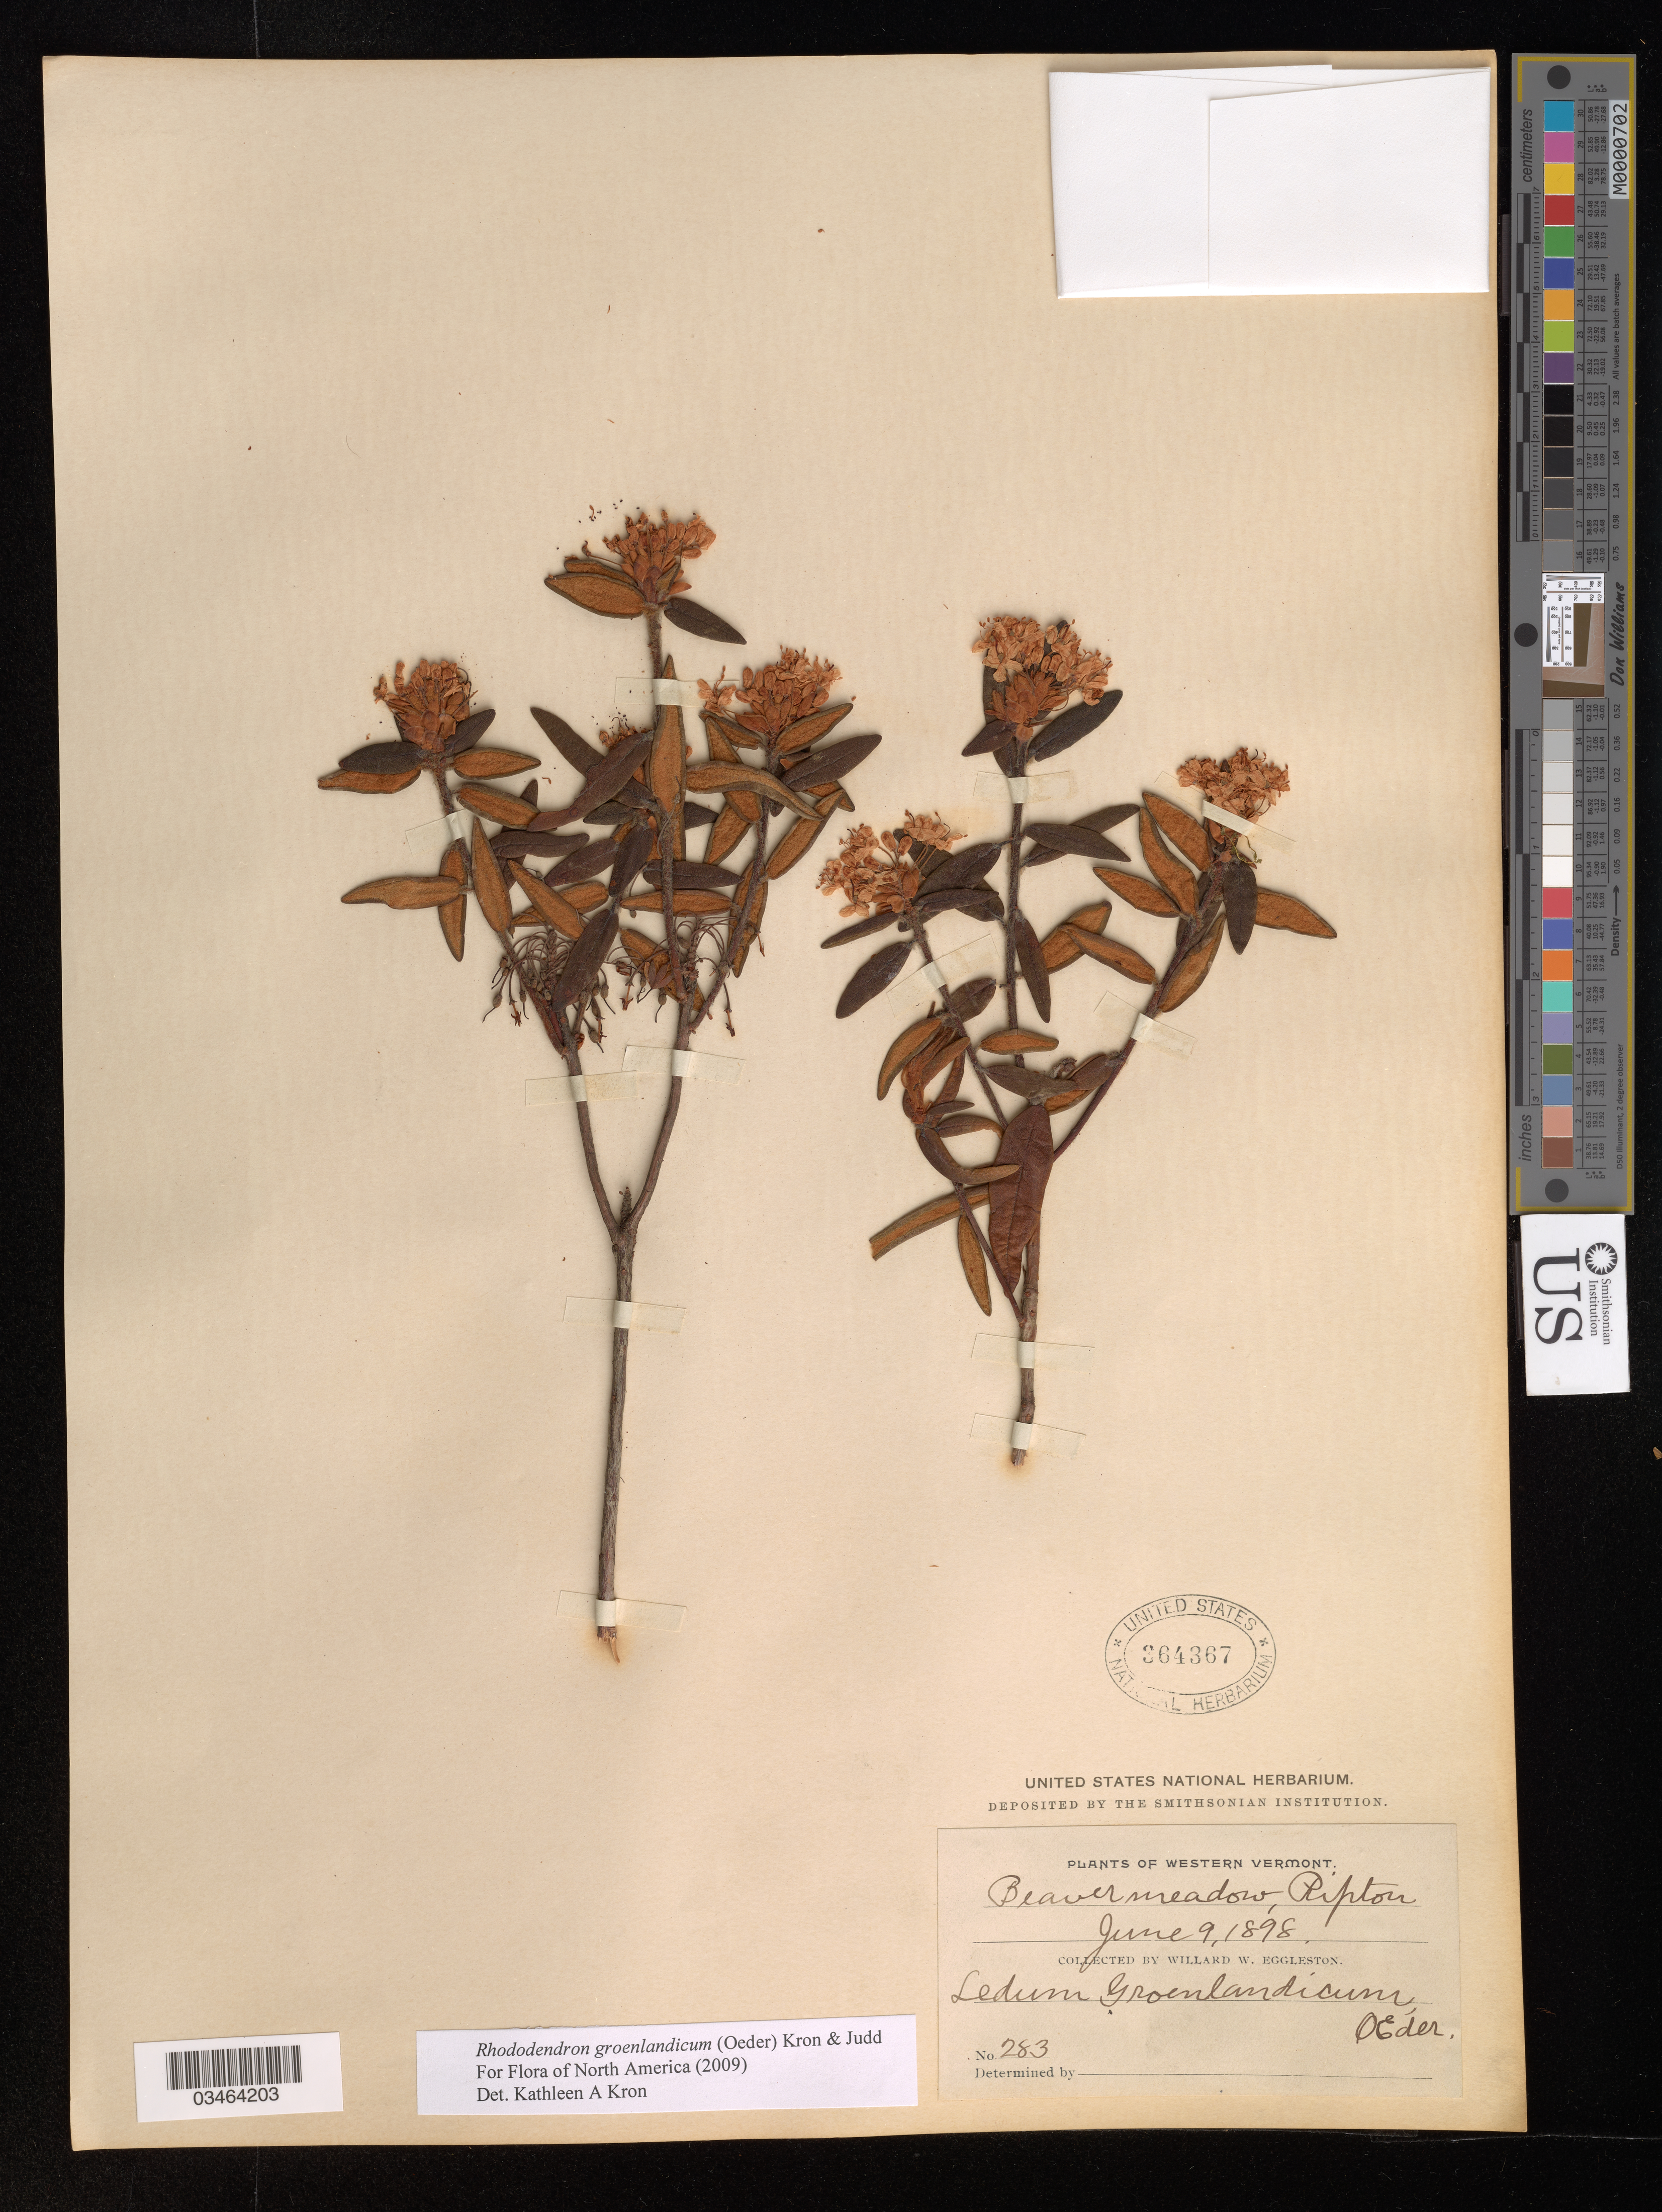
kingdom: Plantae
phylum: Tracheophyta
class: Magnoliopsida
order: Ericales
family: Ericaceae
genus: Rhododendron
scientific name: Rhododendron groenlandicum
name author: (Oeder) Kron & Judd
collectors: W. W. Eggleston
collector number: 283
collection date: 1898-06-09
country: United States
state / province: Vermont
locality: Western Vermont. Beaver meadow, Ripton.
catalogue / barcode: US 364367